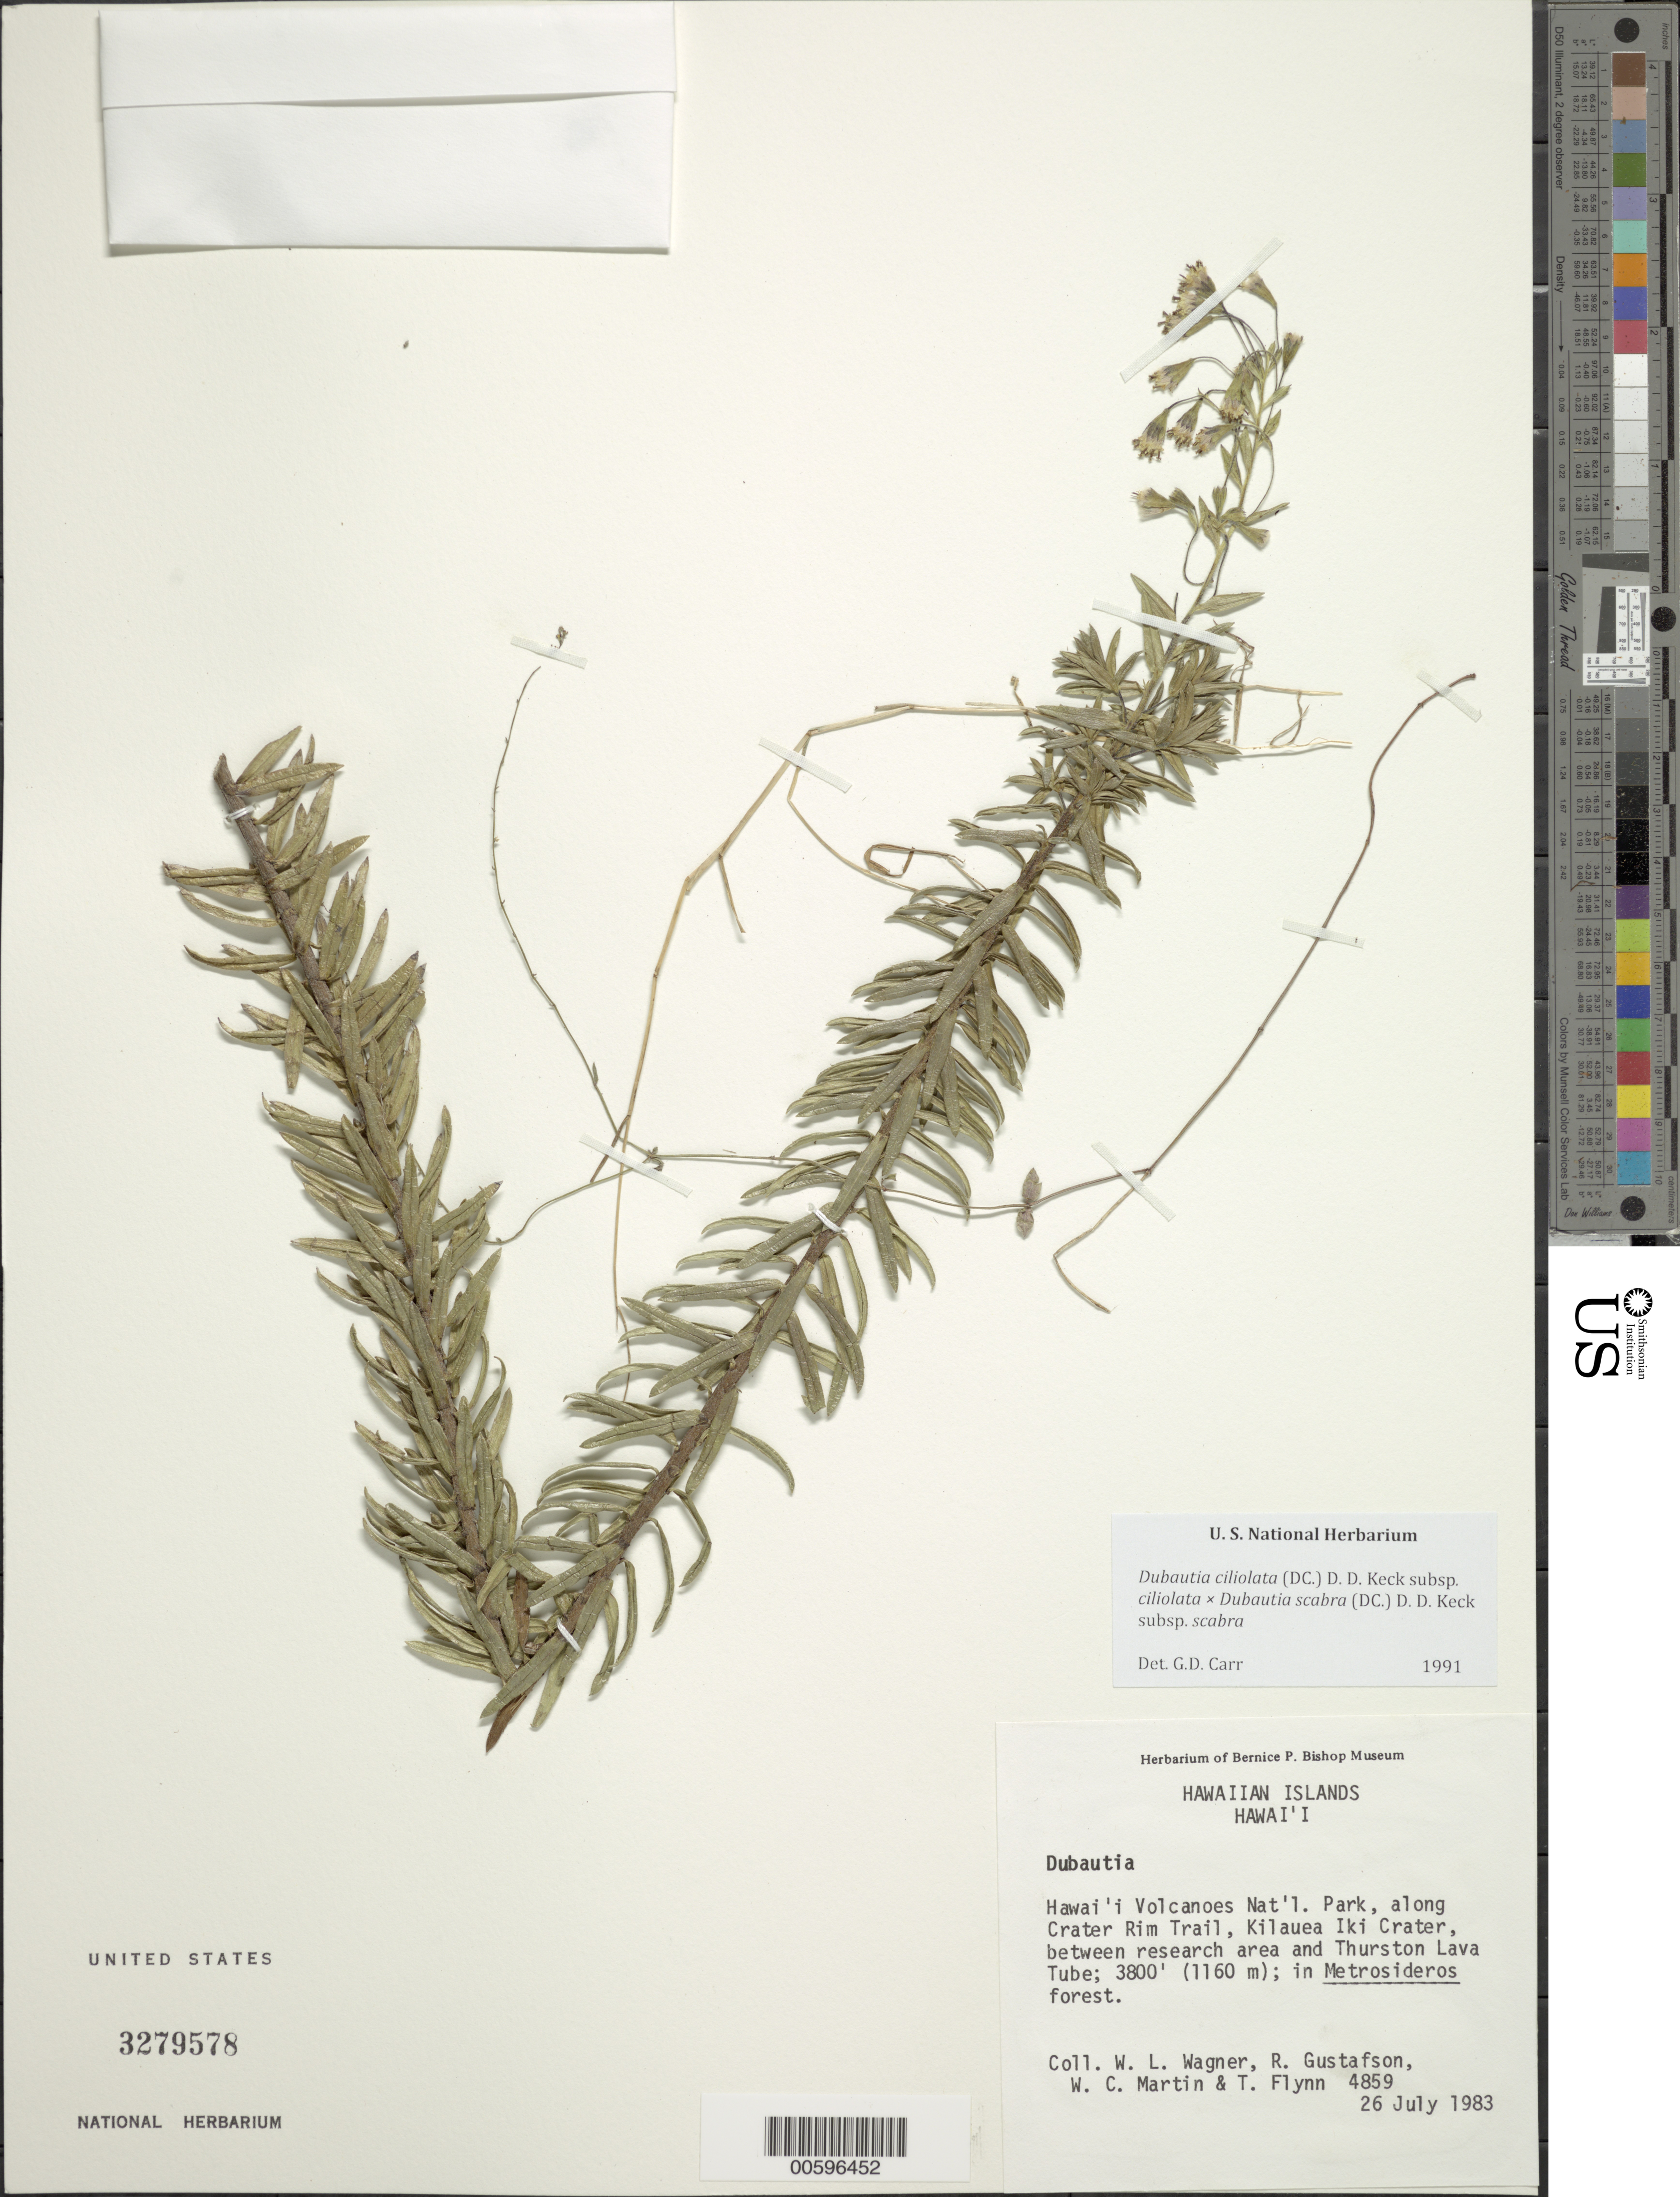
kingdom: Plantae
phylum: Tracheophyta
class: Magnoliopsida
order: Asterales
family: Asteraceae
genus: Dubautia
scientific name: Dubautia ciliolata subsp. ciliolata x D. scabra (DC.) D.D. Keck subsp. scabra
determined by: Carr, G. D., (HAW), University of Hawaii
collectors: W. L. Wagner, R. Gustafson, W. C. Martin & T. W. Flynn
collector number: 4859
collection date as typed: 26 Jul 1983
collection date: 1983-07-26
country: United States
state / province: Hawaii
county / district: Hawaii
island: Hawaii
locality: Hawai'i Volcanoes Nat Park, along Crater Rim Trail, Kilauea Iki Crater, between research area and Thurston Lava Tube.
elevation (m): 1160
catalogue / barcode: US 3279578